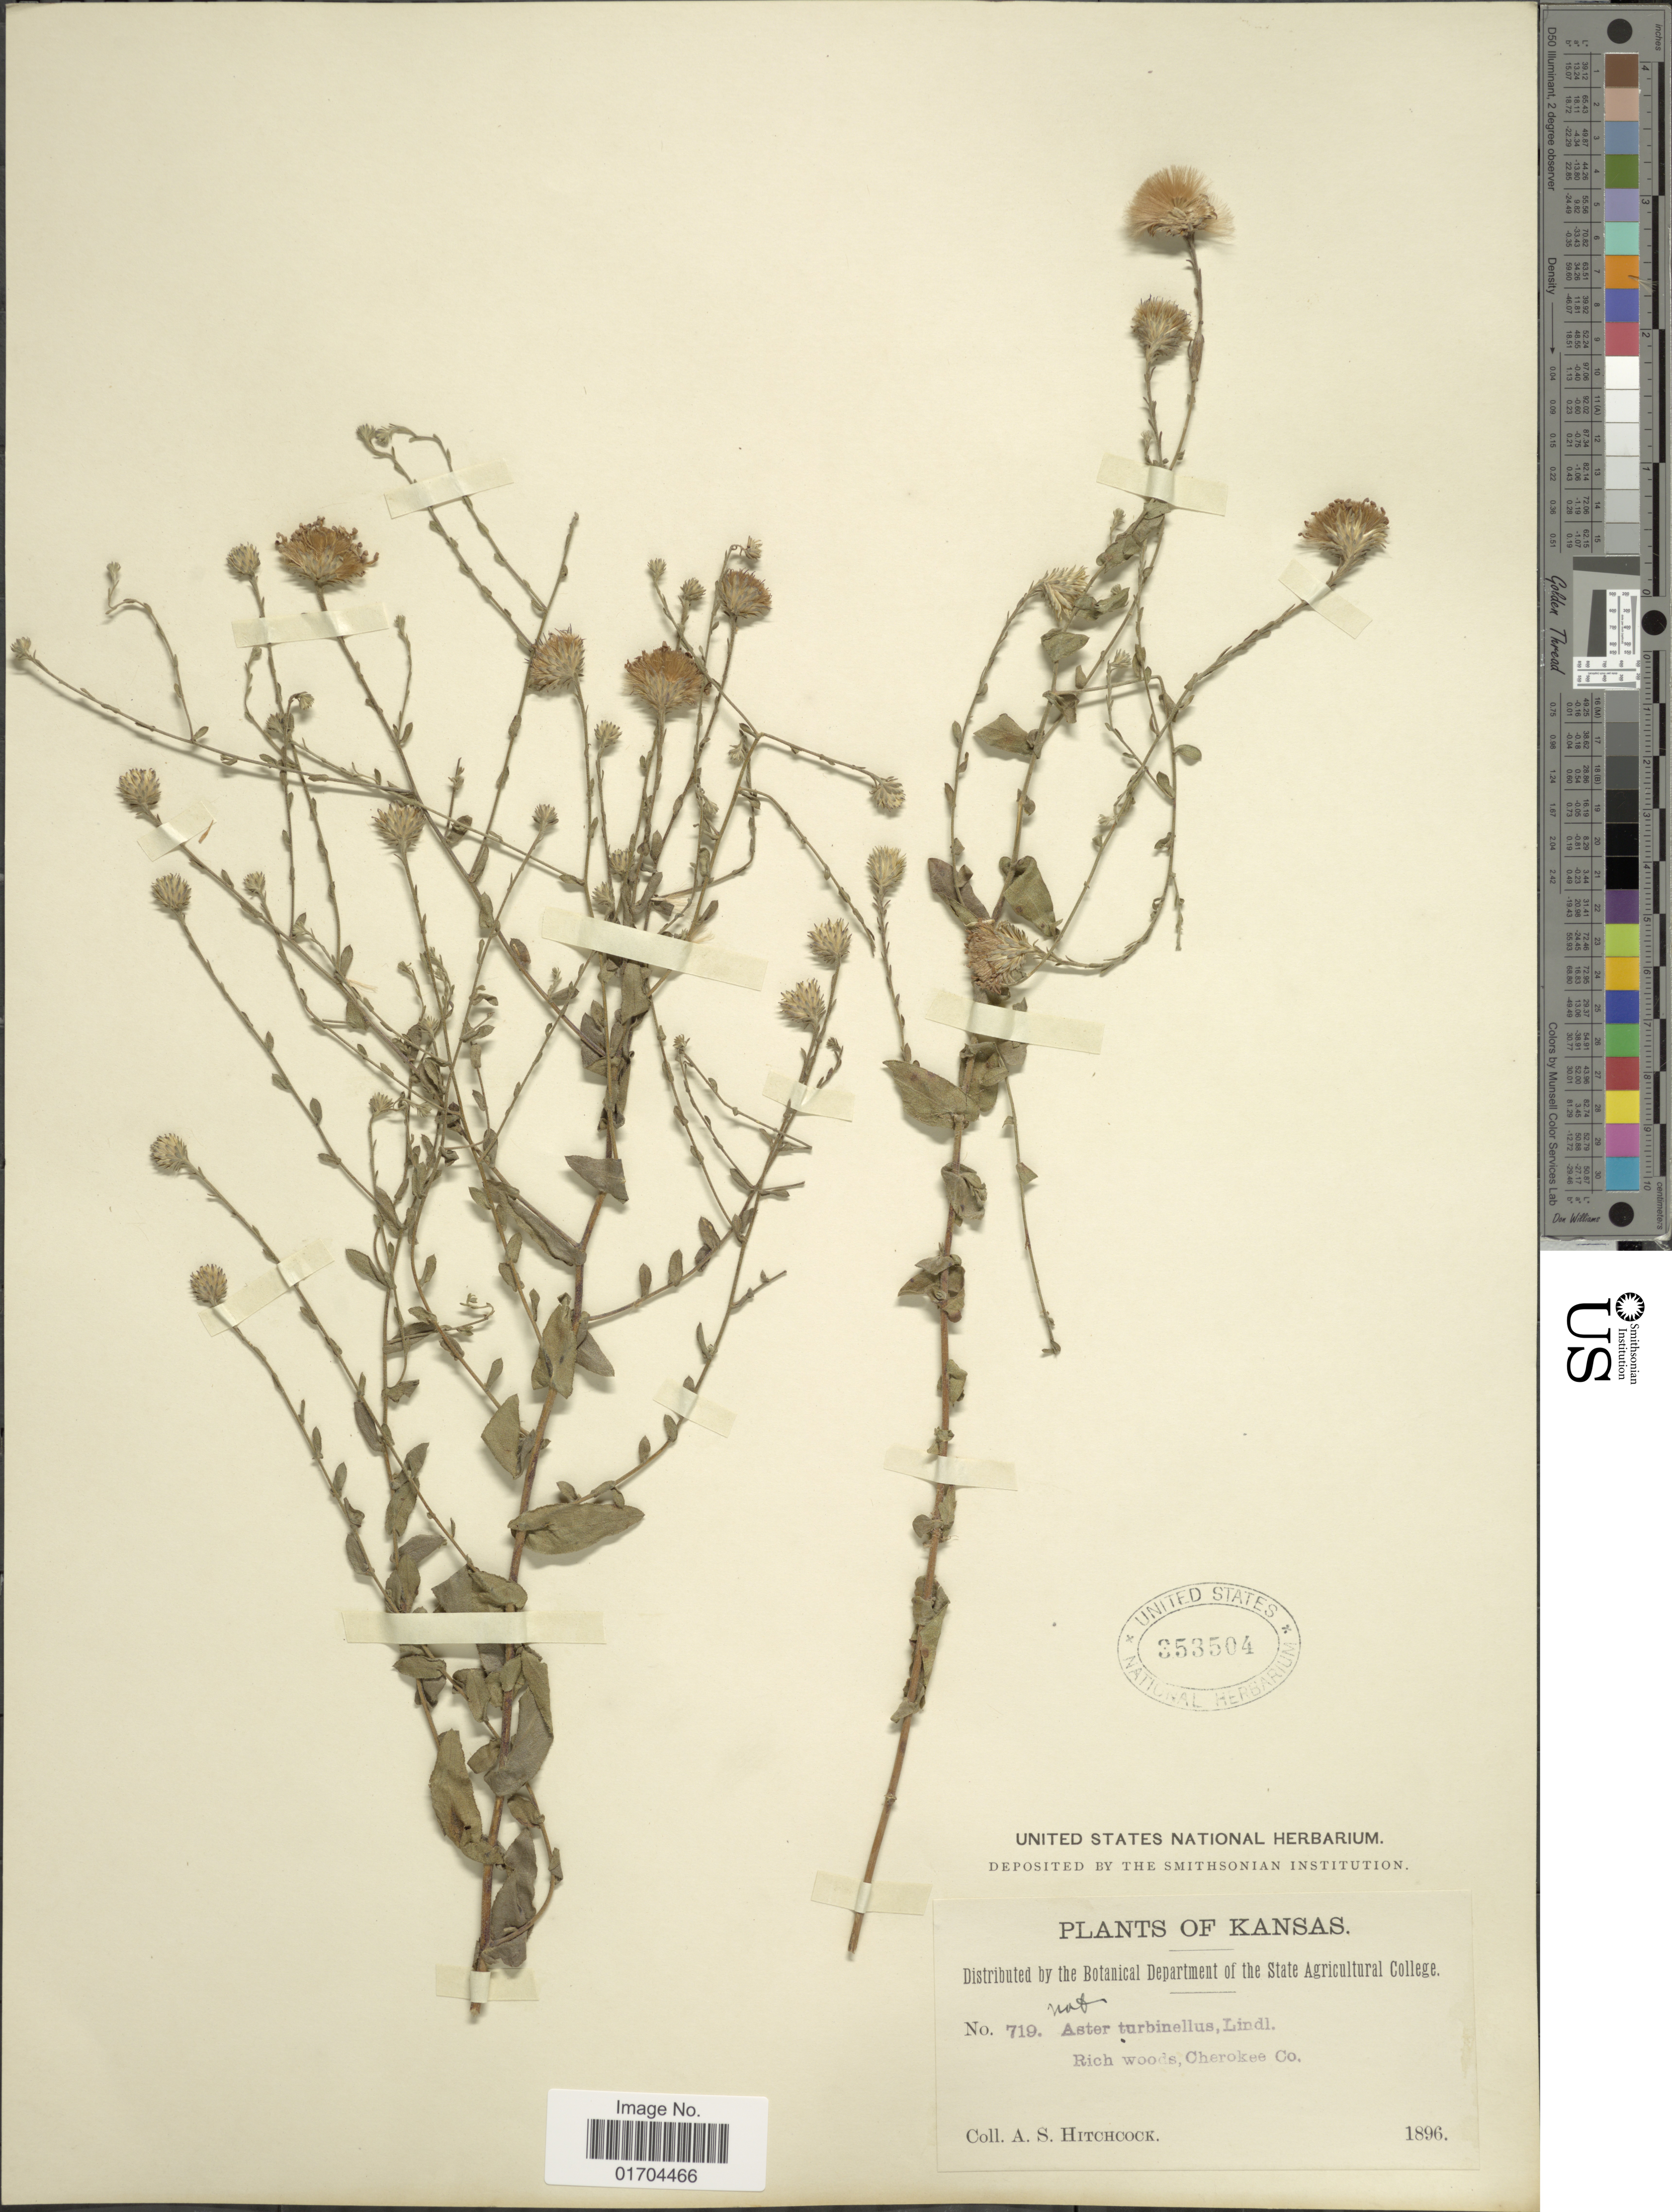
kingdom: Plantae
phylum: Tracheophyta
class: Magnoliopsida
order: Asterales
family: Asteraceae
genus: Symphyotrichum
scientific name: Symphyotrichum sp.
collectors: A. S. Hitchcock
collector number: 719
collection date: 1896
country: United States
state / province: Kansas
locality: Cherokee Co.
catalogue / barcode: US 353504